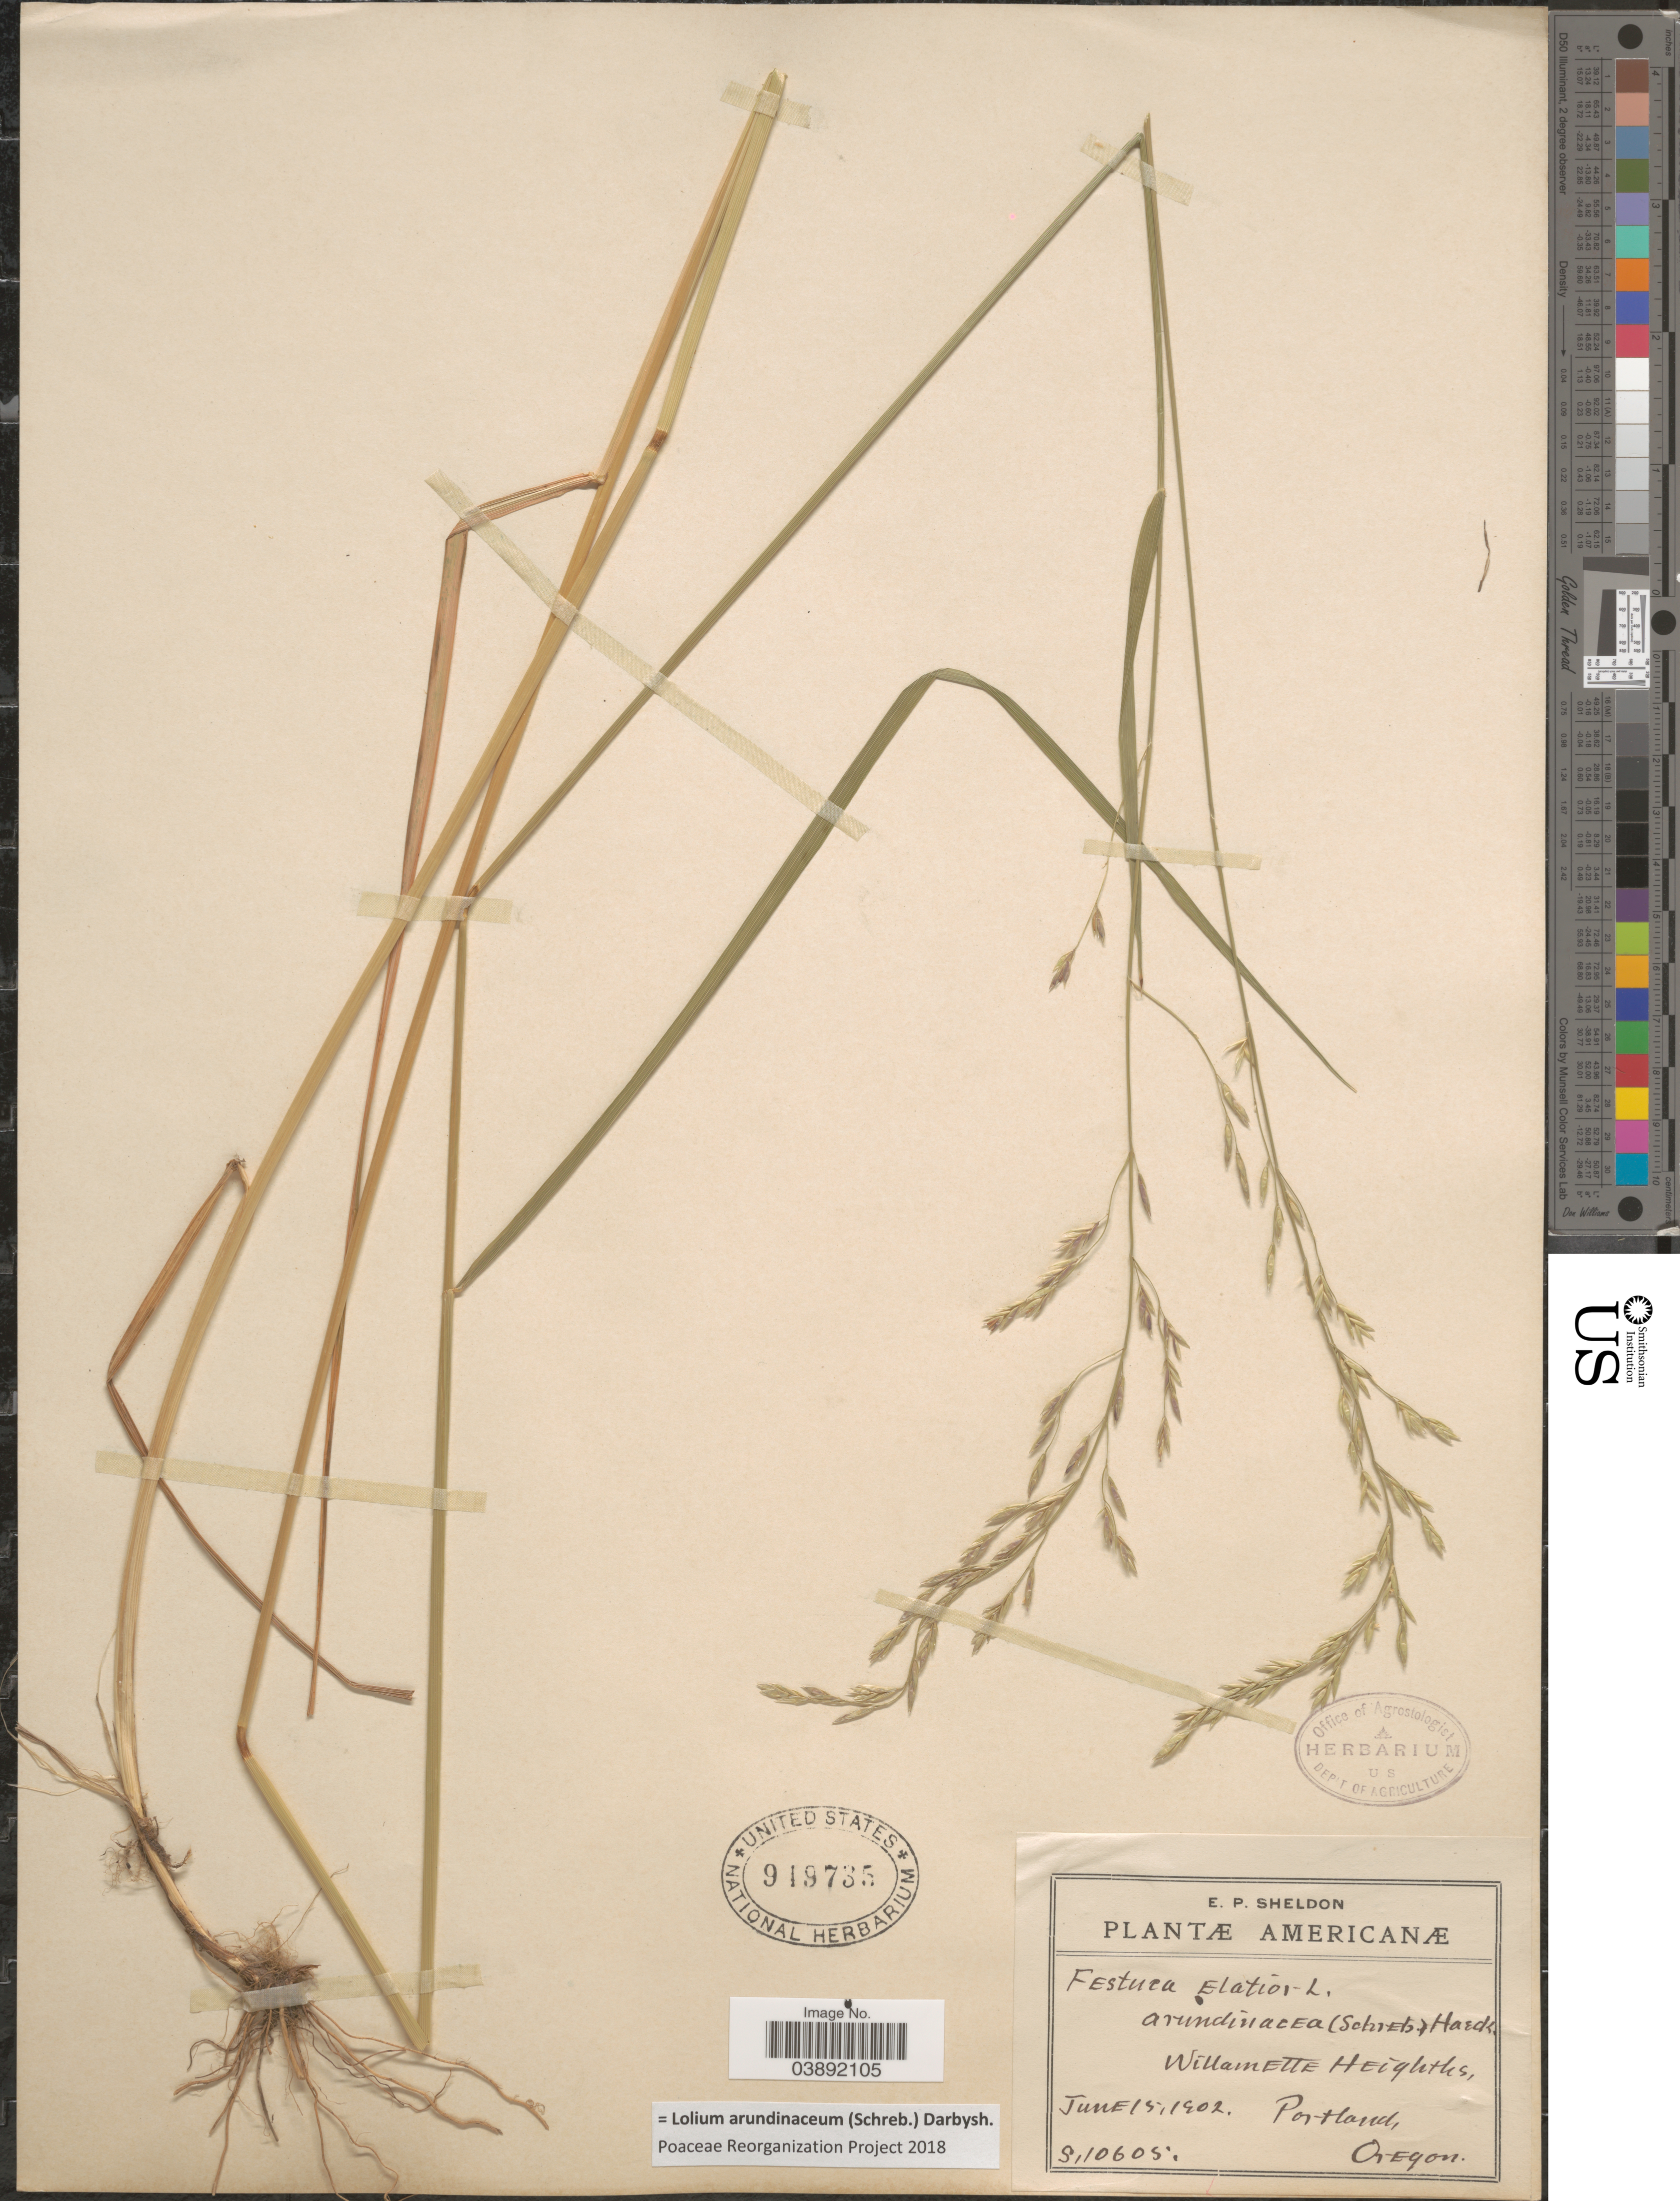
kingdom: Plantae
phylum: Tracheophyta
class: Liliopsida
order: Poales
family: Poaceae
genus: Lolium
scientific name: Lolium arundinaceum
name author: (Schreb.) Darbysh.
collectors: E. P. Sheldon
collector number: S10605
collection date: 1902-06-15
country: United States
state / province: Oregon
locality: Americanæ. Willamette Heighths. Portland.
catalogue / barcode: US 949735